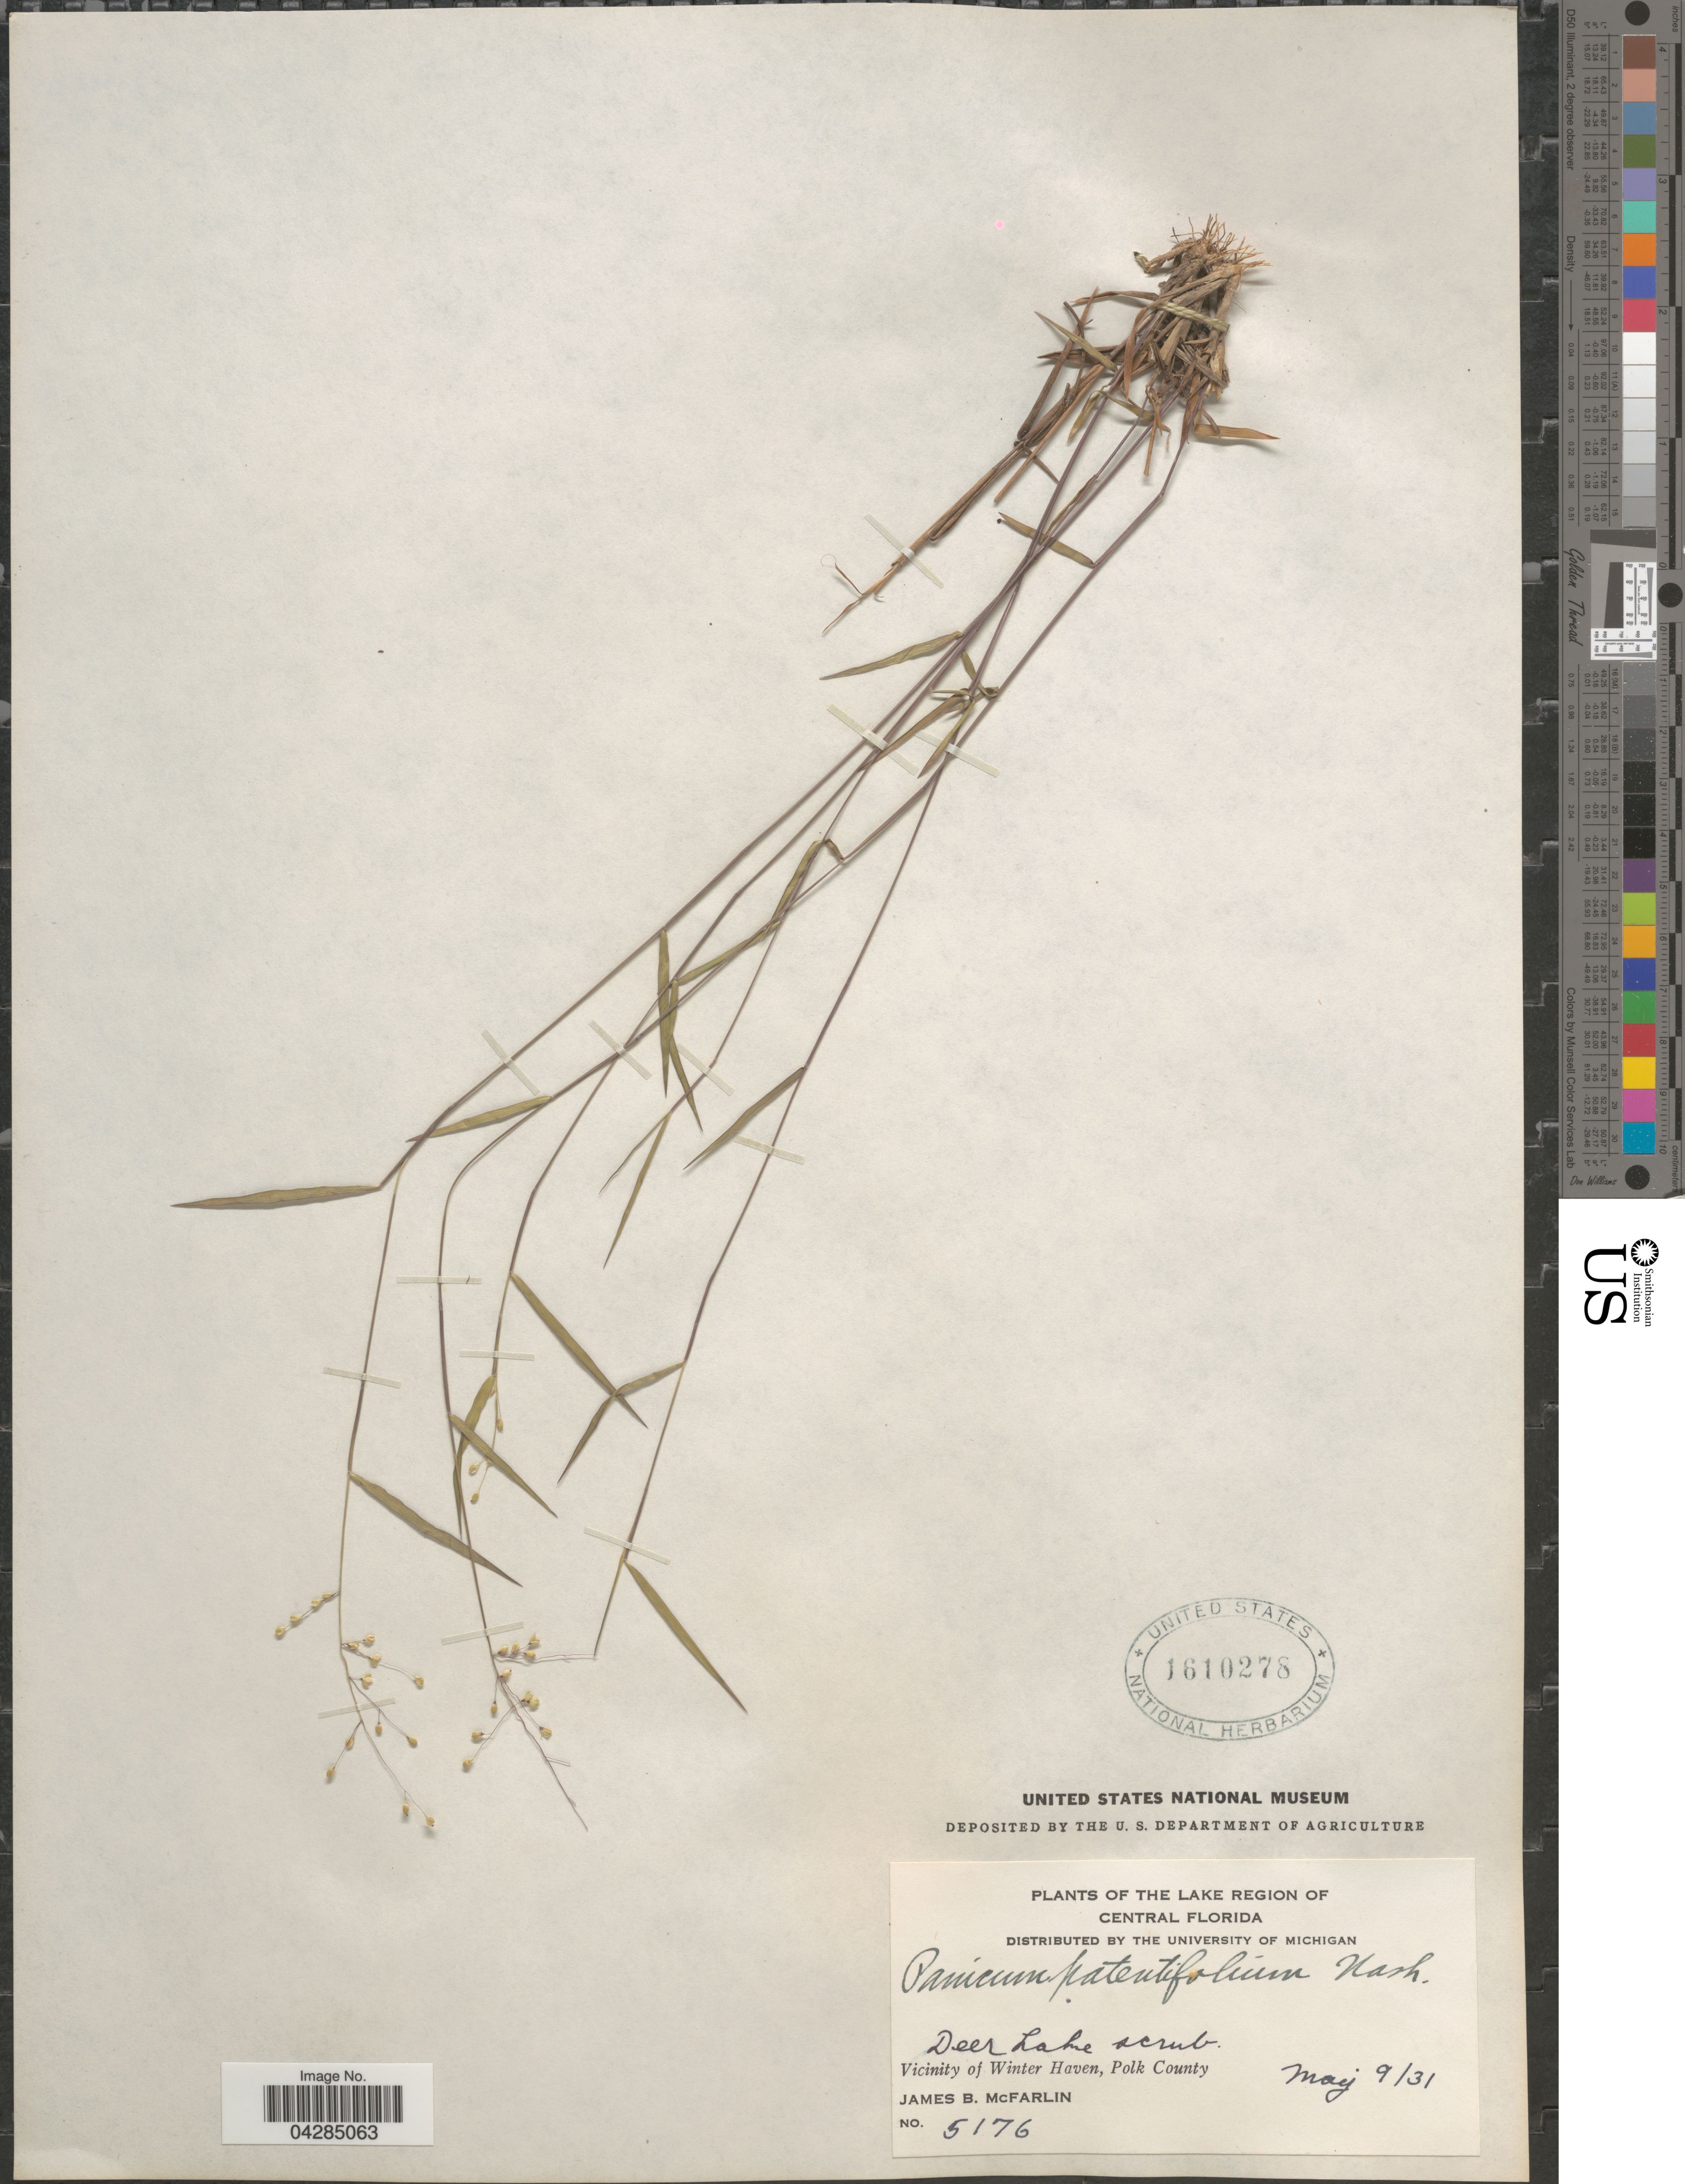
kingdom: Plantae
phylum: Tracheophyta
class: Liliopsida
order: Poales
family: Poaceae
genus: Dichanthelium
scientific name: Dichanthelium portoricense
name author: (Desv. ex Ham.) B.F. Hansen & Wunderlin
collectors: J. McFarlin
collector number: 5176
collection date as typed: Transcribed d/m/y: 9/5/31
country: United States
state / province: Florida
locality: Lake Region of Central Florida. Deer Lake scrub. Vicinity of Winter Haven, Polk County.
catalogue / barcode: US 1610278